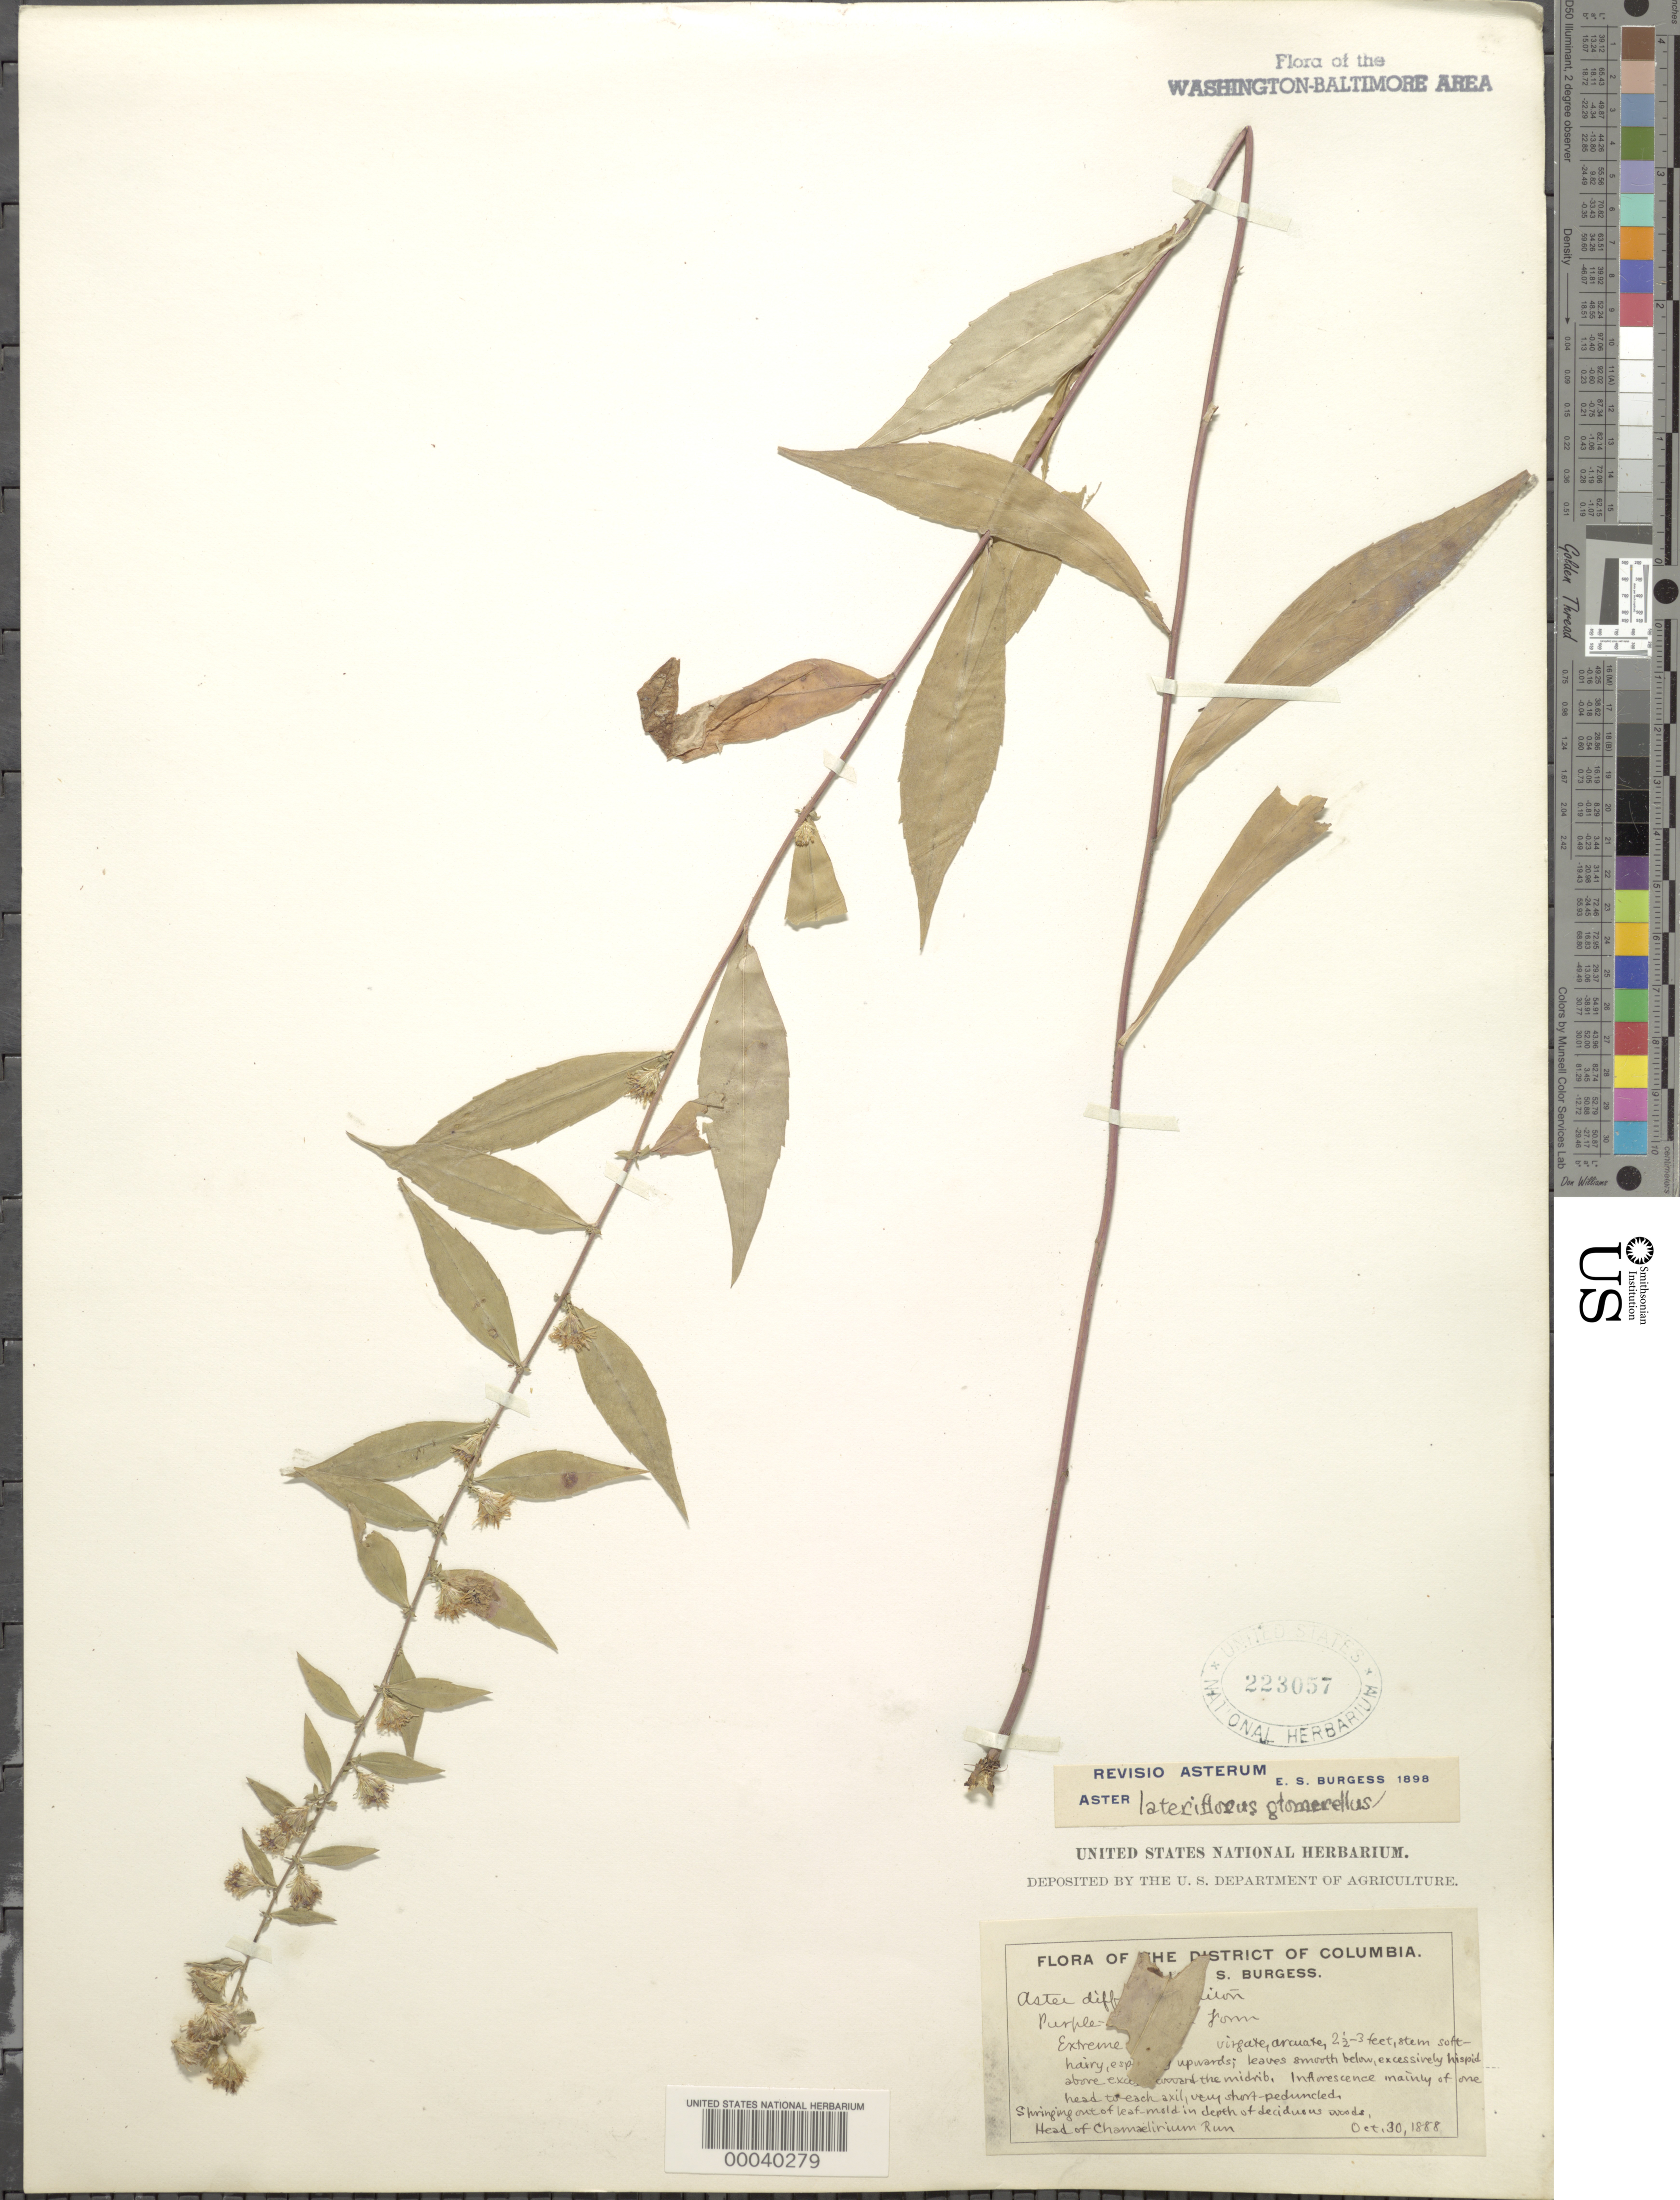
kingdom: Plantae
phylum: Tracheophyta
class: Magnoliopsida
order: Asterales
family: Asteraceae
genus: Symphyotrichum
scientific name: Symphyotrichum lateriflorum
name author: (L.) Á. Löve & D. Löve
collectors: E. Burgess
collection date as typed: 30 Oct 1888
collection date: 1888-10-30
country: United States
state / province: District of Columbia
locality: Chamaelirium Run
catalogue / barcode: US 223057